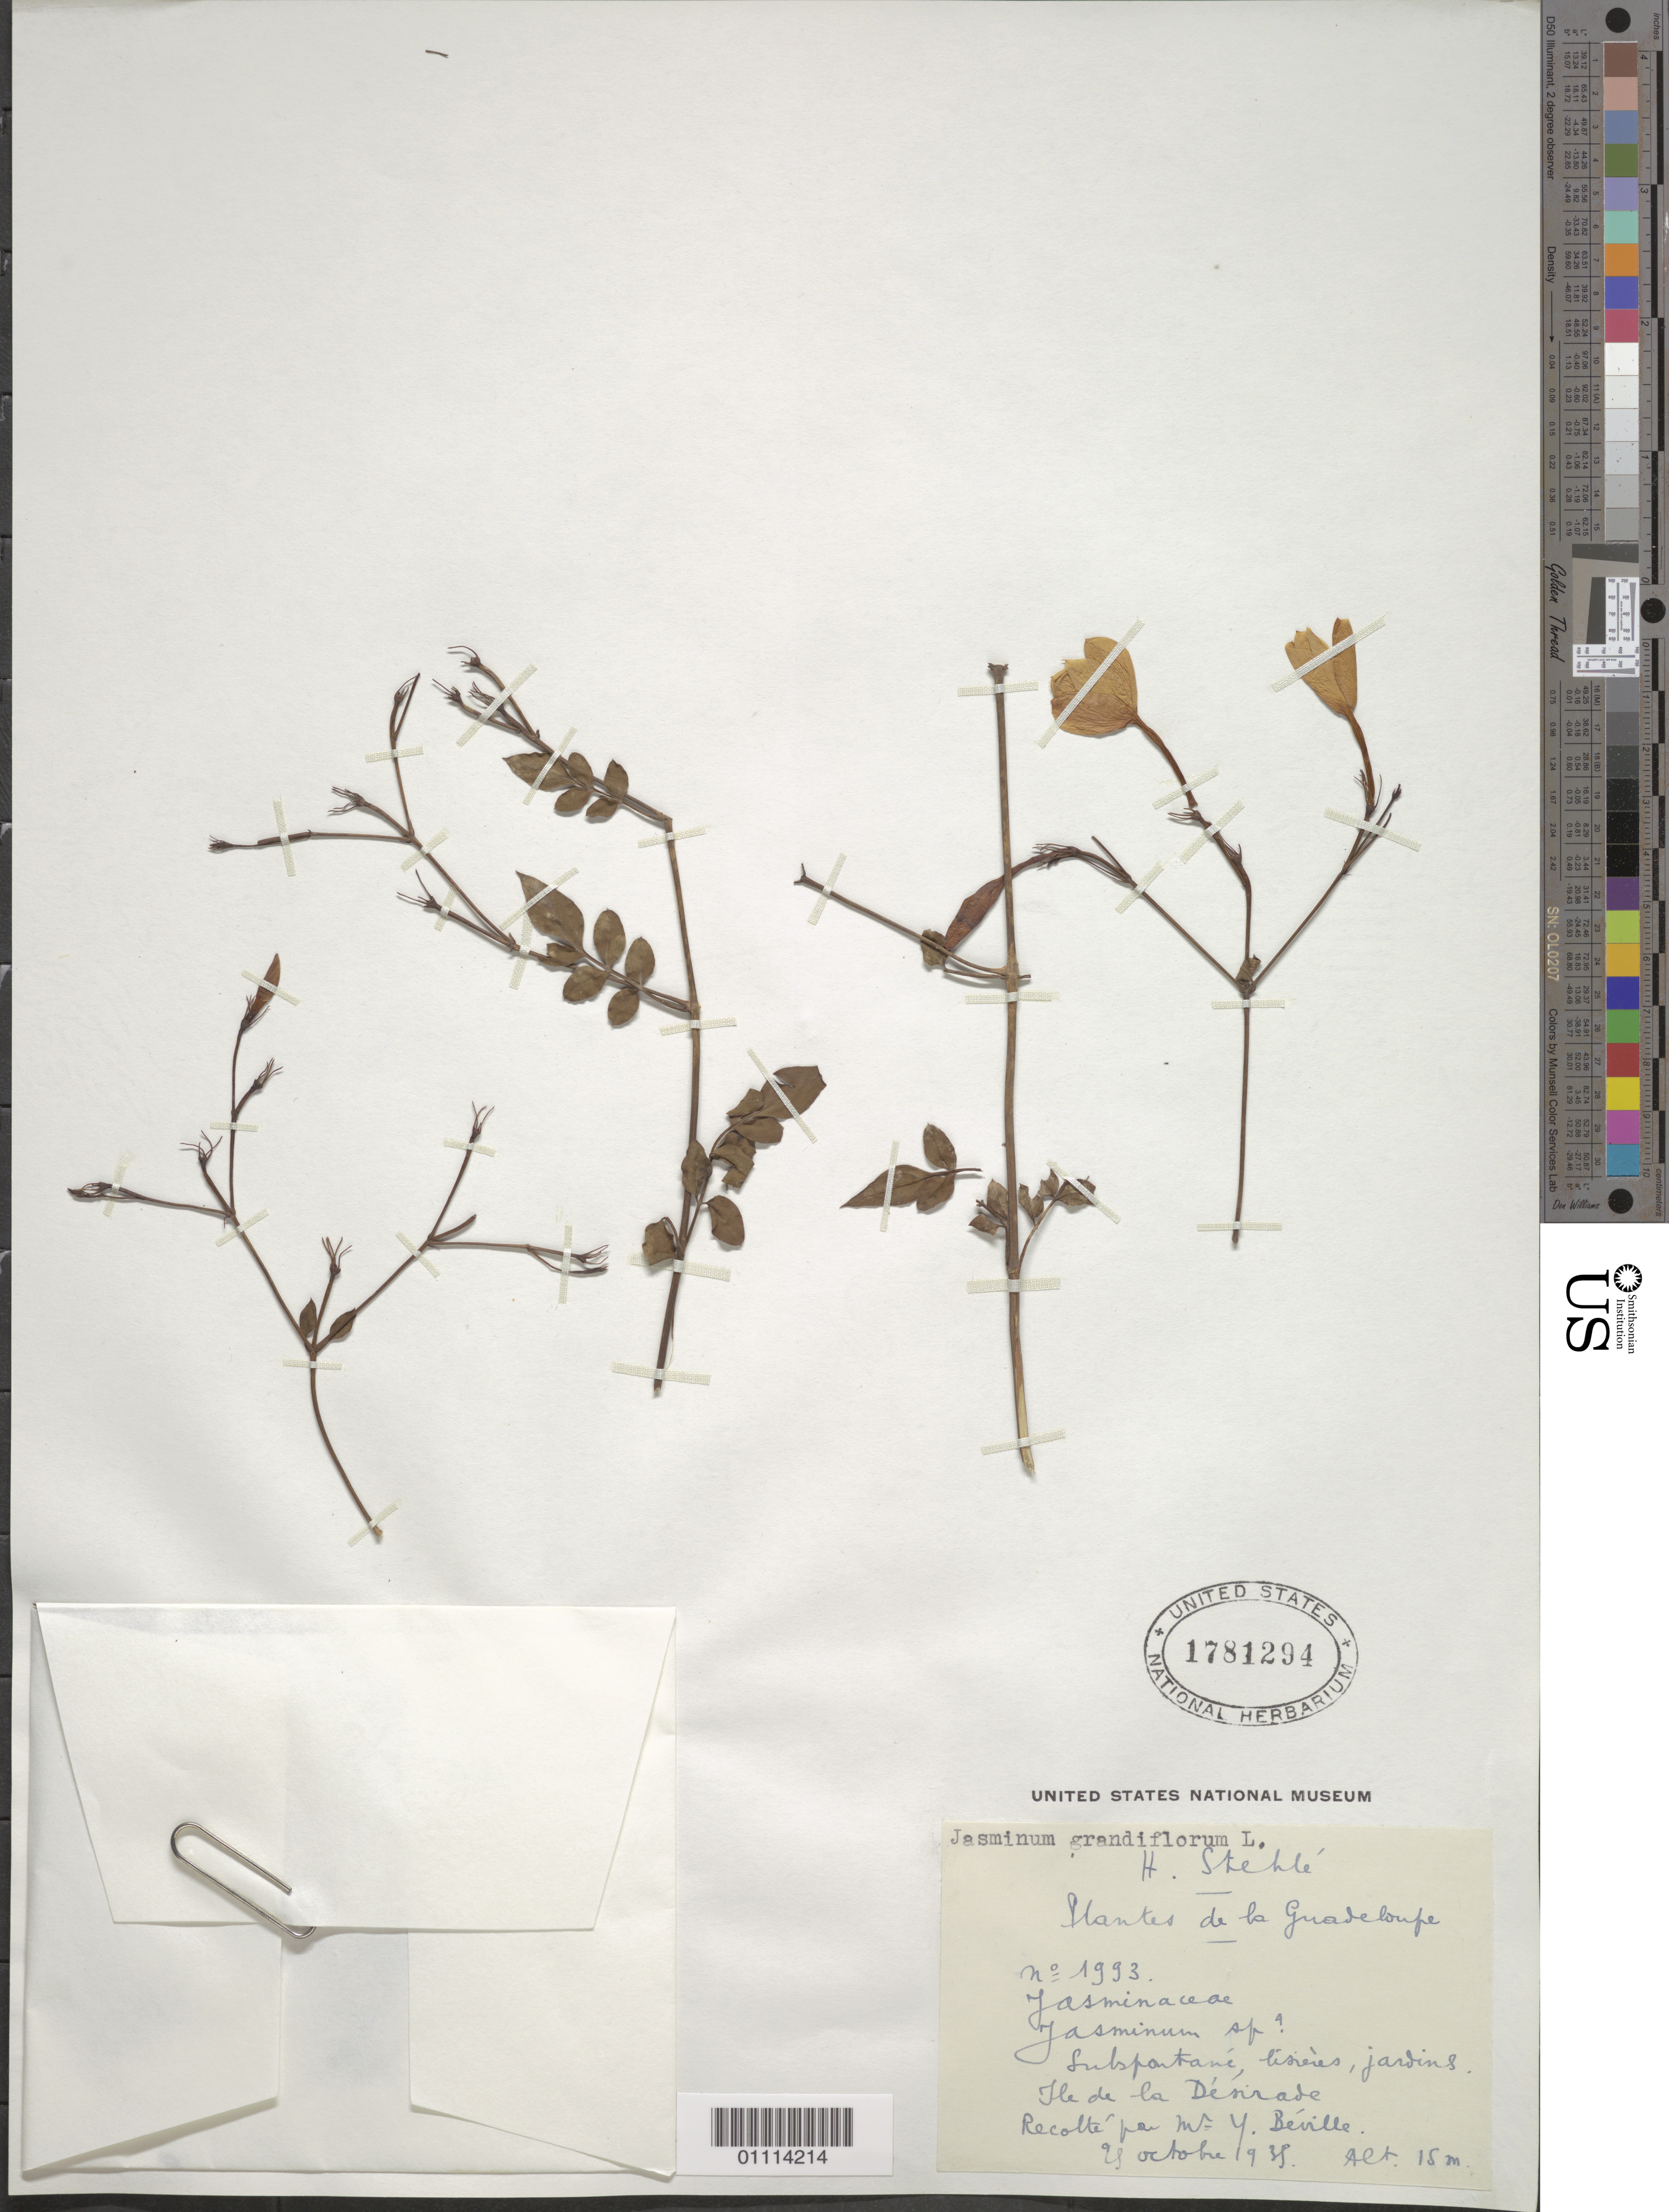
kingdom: Plantae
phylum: Tracheophyta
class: Magnoliopsida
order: Lamiales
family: Oleaceae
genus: Jasminum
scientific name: Jasminum grandiflorum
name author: L.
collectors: H. Stehlé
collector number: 1993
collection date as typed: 28 Oct 1938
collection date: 1938-10-28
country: Guadeloupe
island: La Désirade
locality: Subspartane, liseres, jardins. Ile de la Desirade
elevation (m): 15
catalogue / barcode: US 1781294